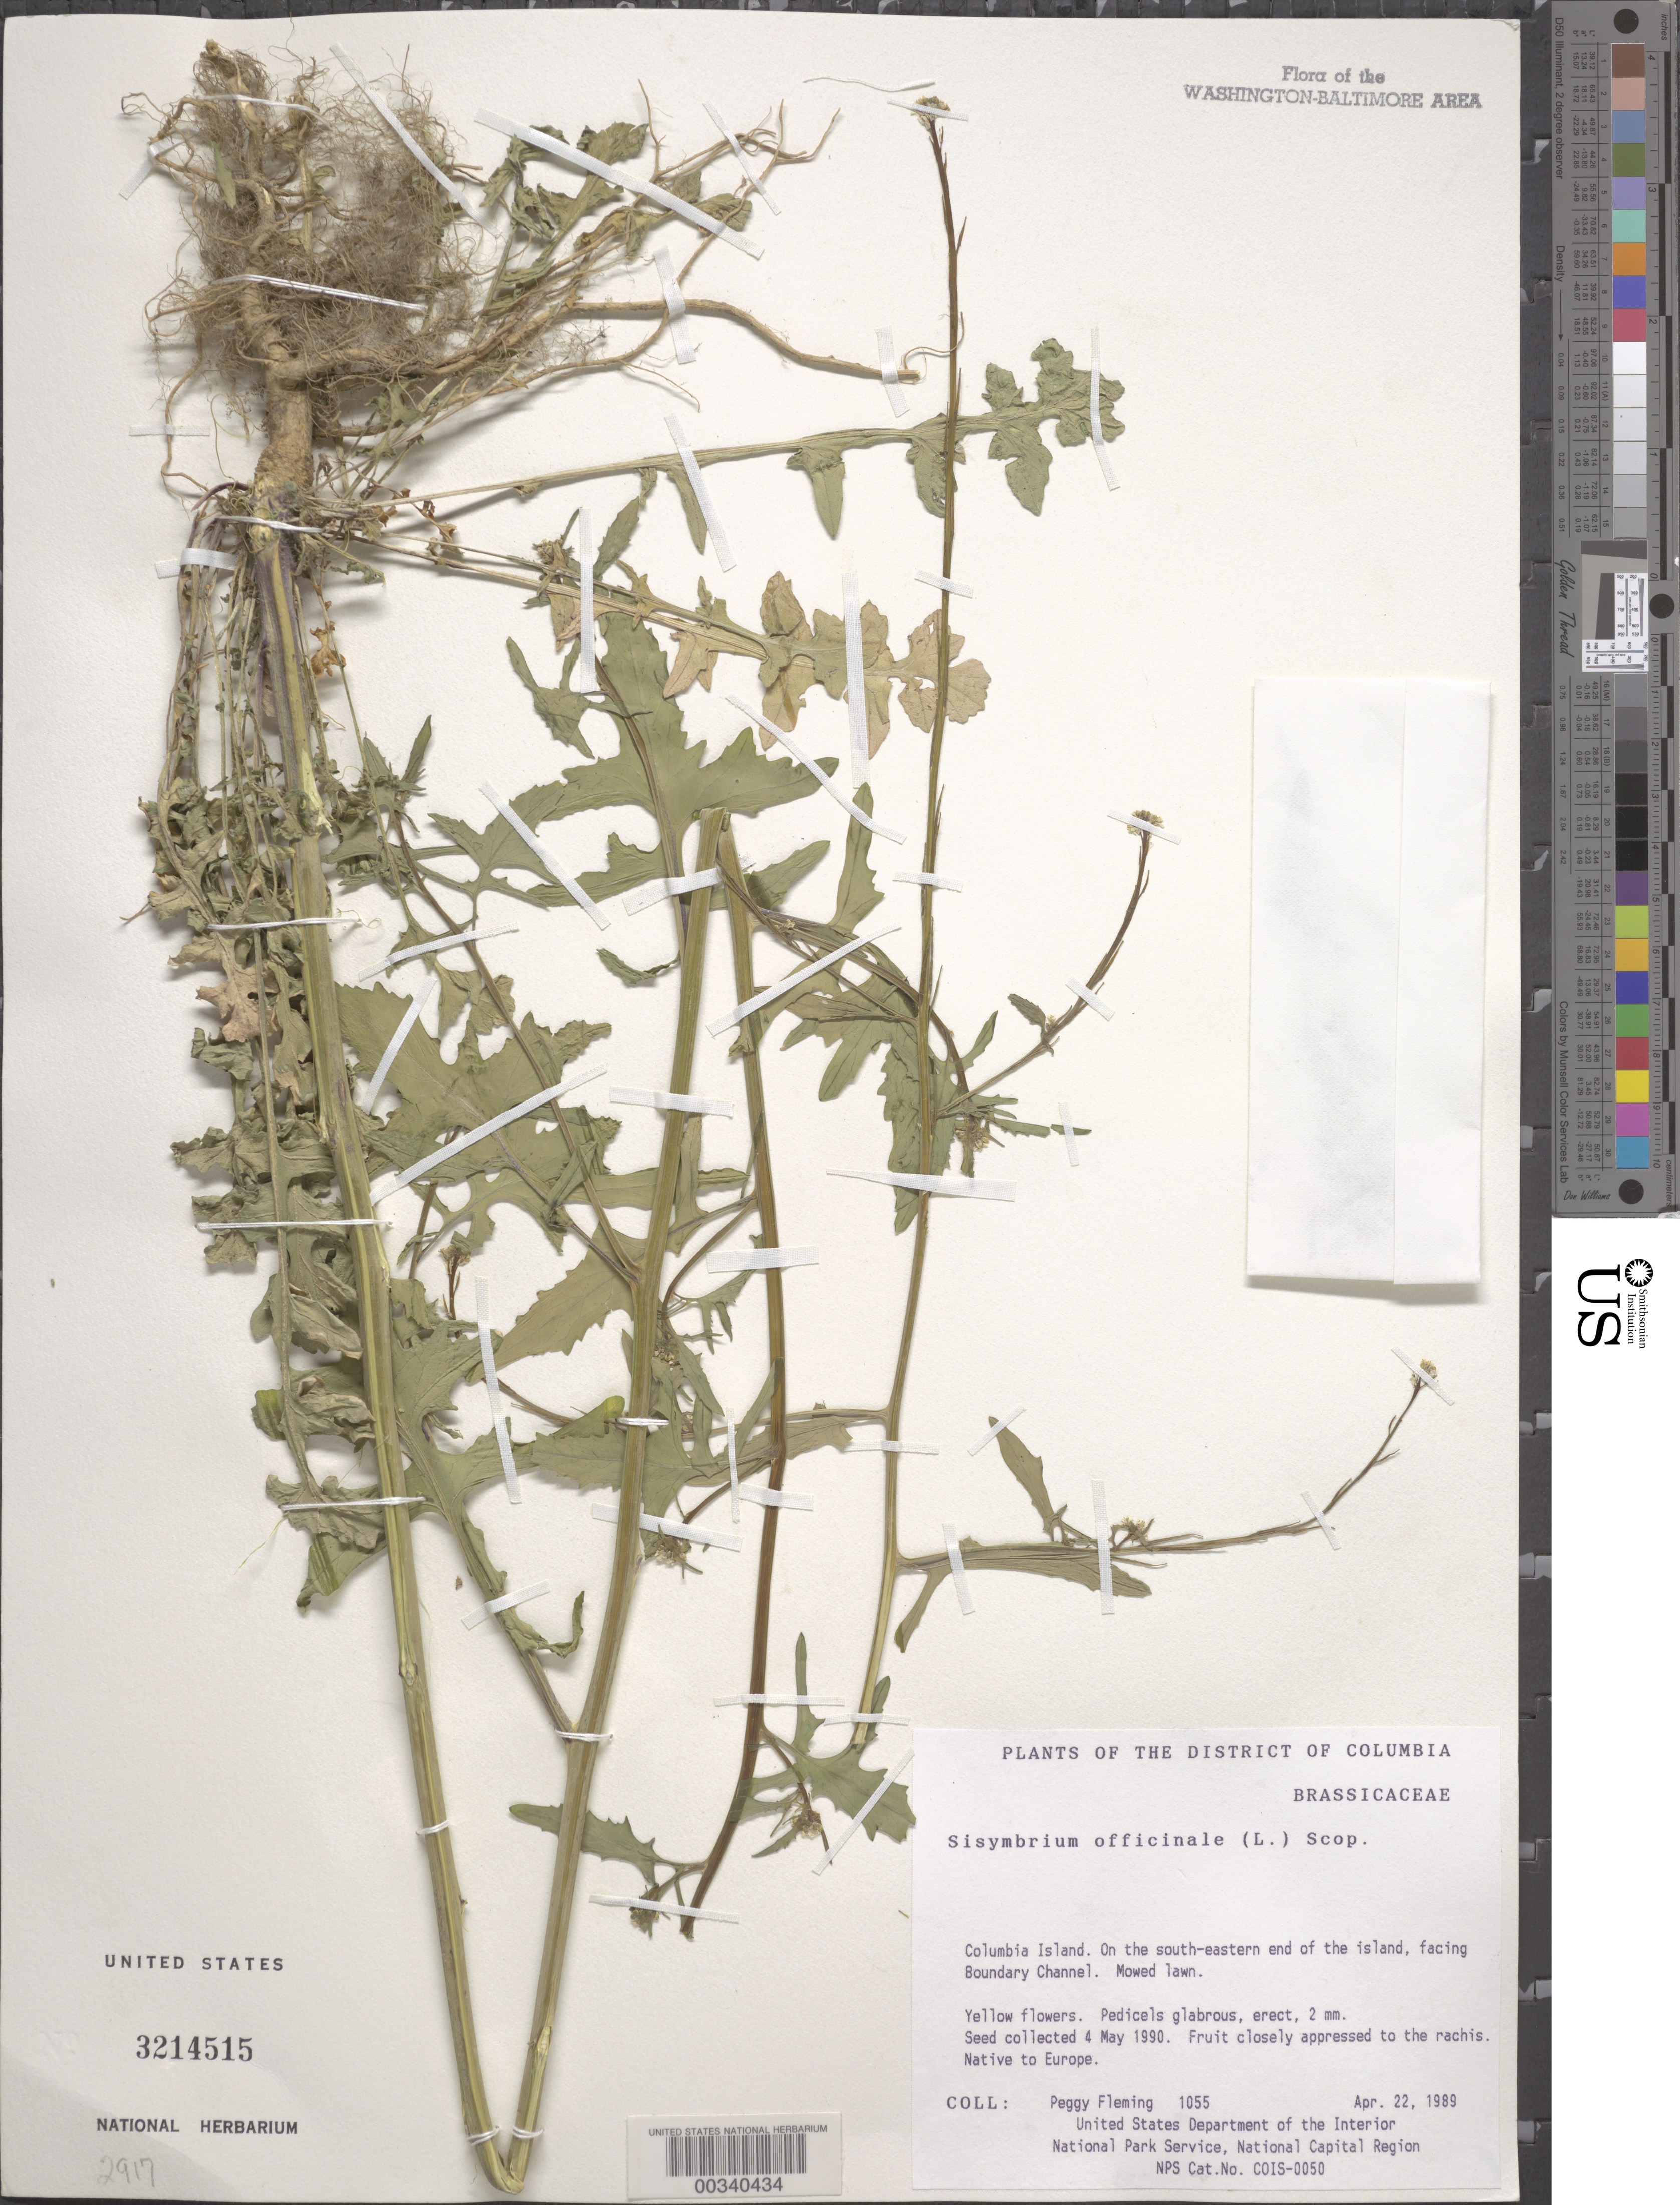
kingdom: Plantae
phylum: Tracheophyta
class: Magnoliopsida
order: Brassicales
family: Brassicaceae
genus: Sisymbrium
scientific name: Sisymbrium officinale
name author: (L.) Scop.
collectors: P. Fleming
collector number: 1055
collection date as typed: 22 Aug 1989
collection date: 1989-08-22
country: United States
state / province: District of Columbia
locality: Columbia Island, SE end of the Island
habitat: Mowed lawn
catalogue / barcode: US 3214515